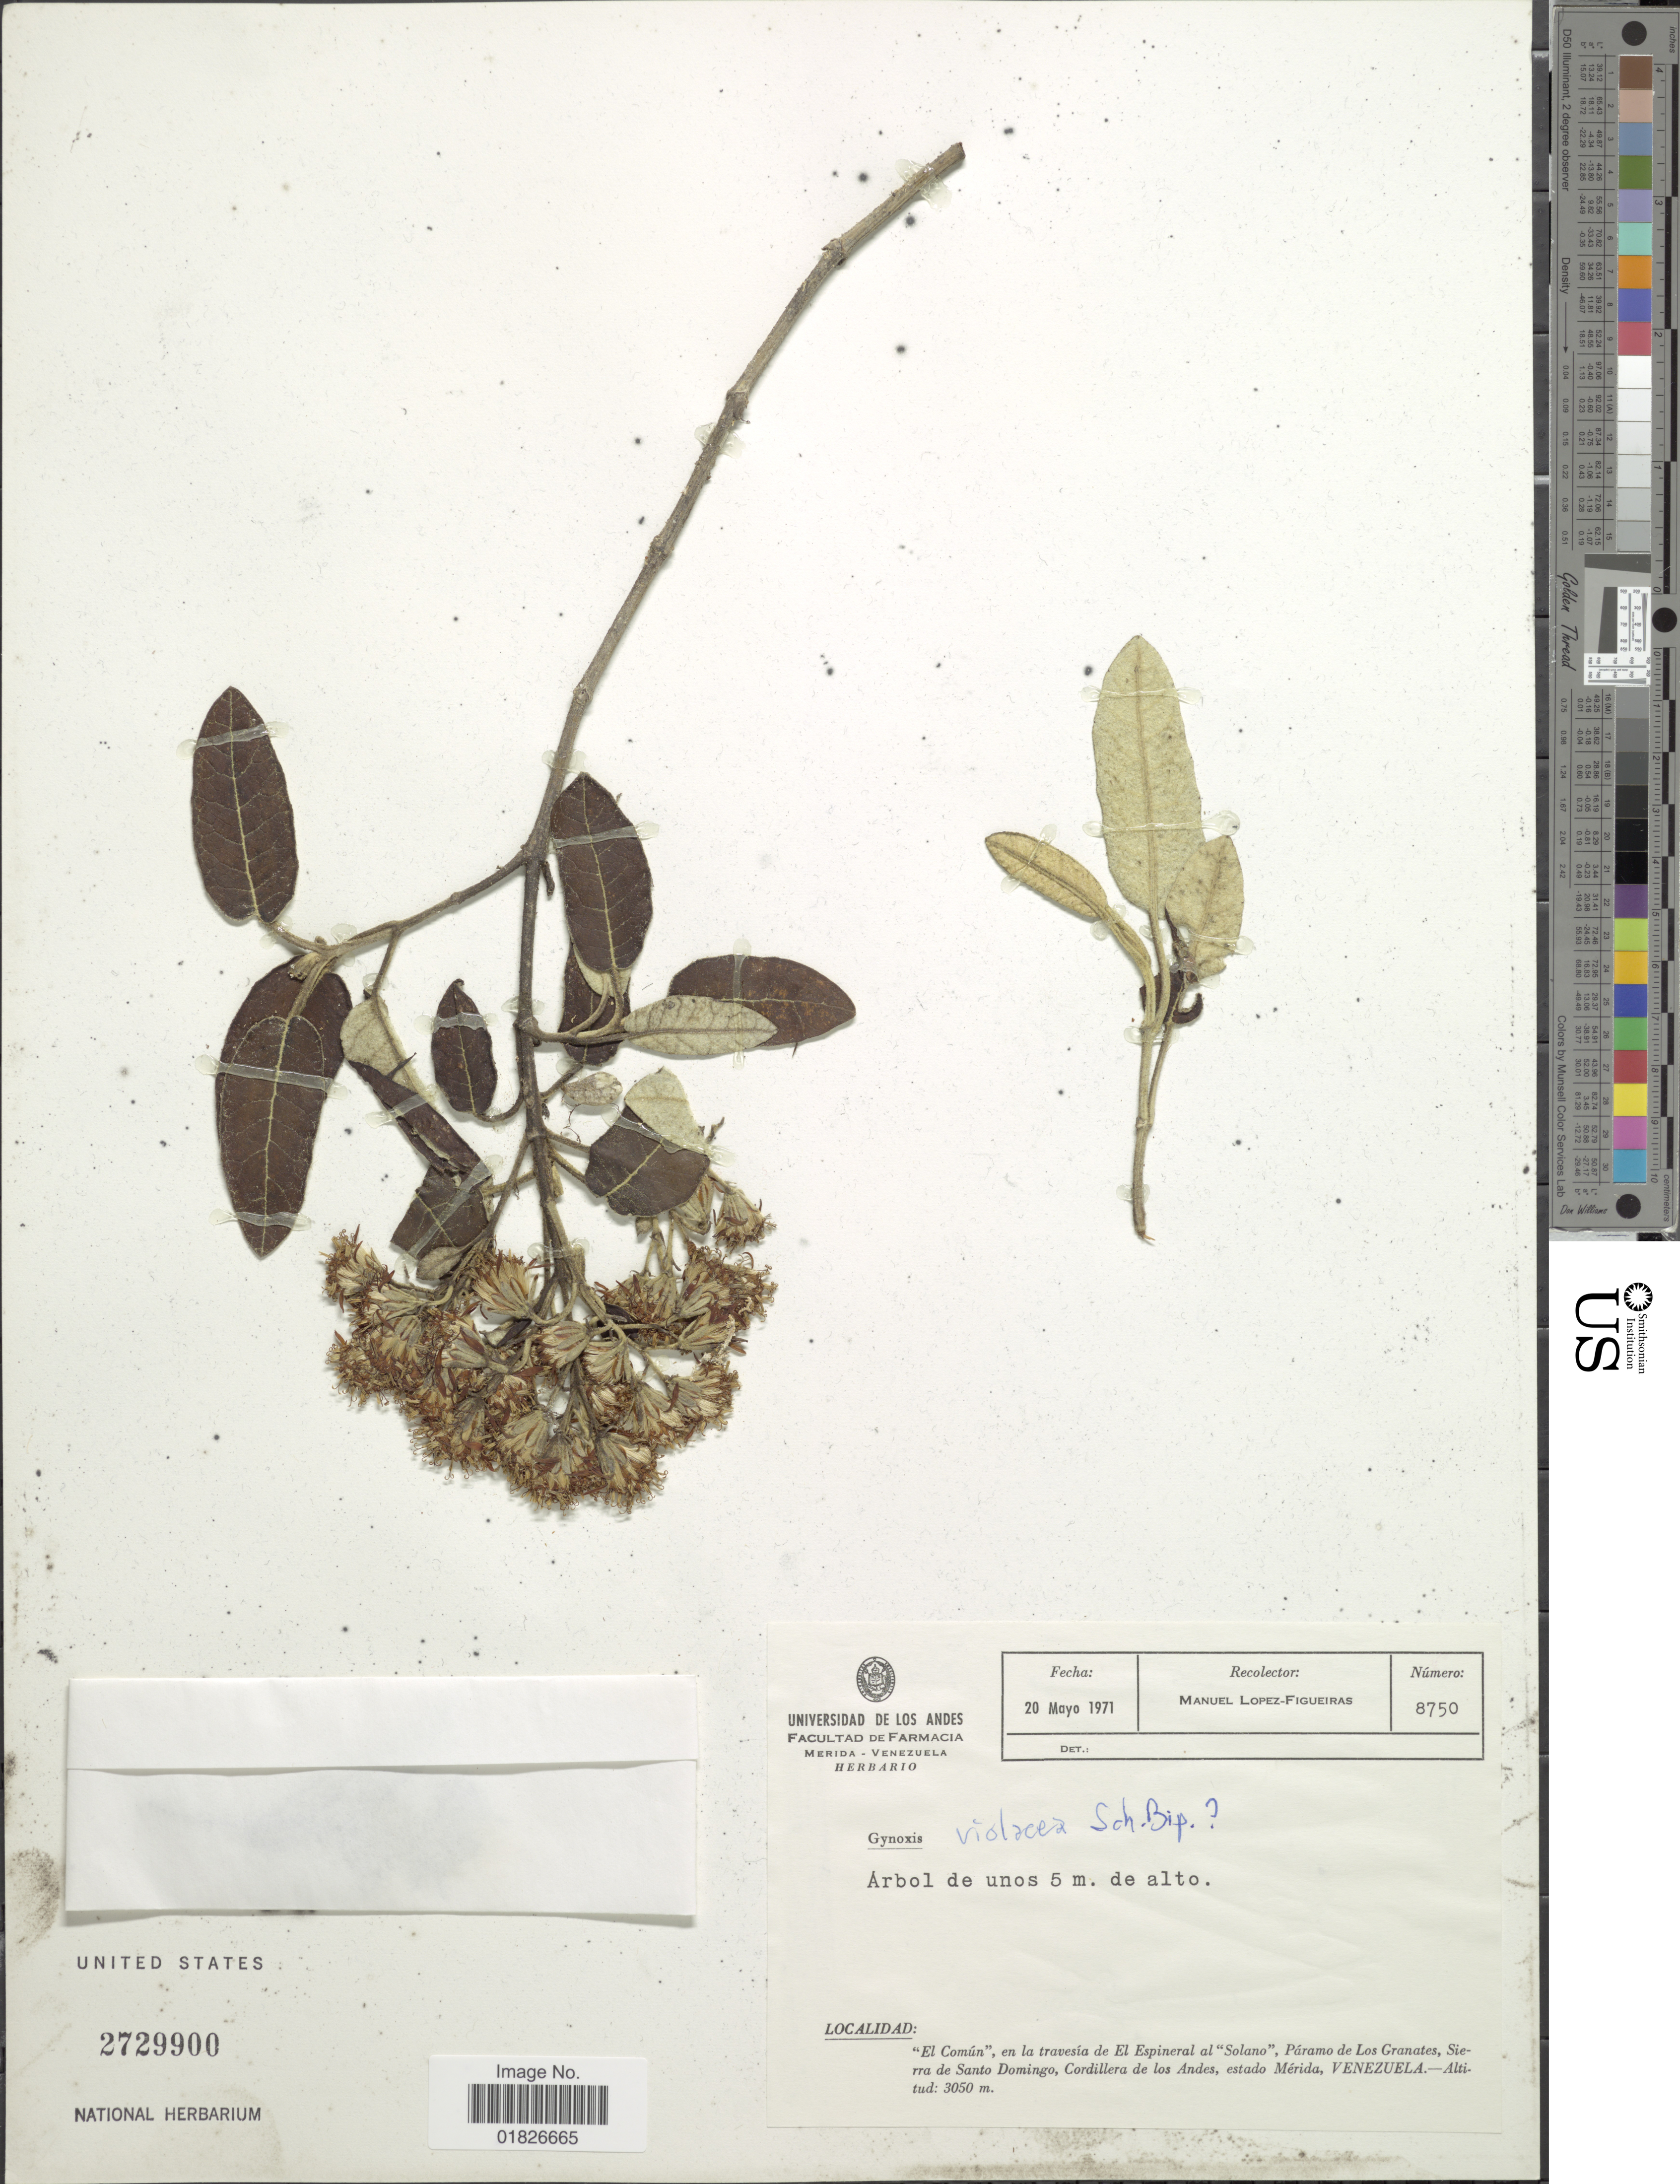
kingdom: Plantae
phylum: Tracheophyta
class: Magnoliopsida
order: Asterales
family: Asteraceae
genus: Gynoxys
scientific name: Gynoxys violacea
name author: Sch. Bip. ex Wedd.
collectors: M. López Figueiras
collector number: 8750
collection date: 1971-05-20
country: Venezuela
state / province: Mérida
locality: El Comun, en la travesia de El Espineral al Solano, Paramo de Los Granates, Sierra de Santo Domingo, Cordillera de los Andes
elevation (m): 3050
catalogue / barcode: US 2729900